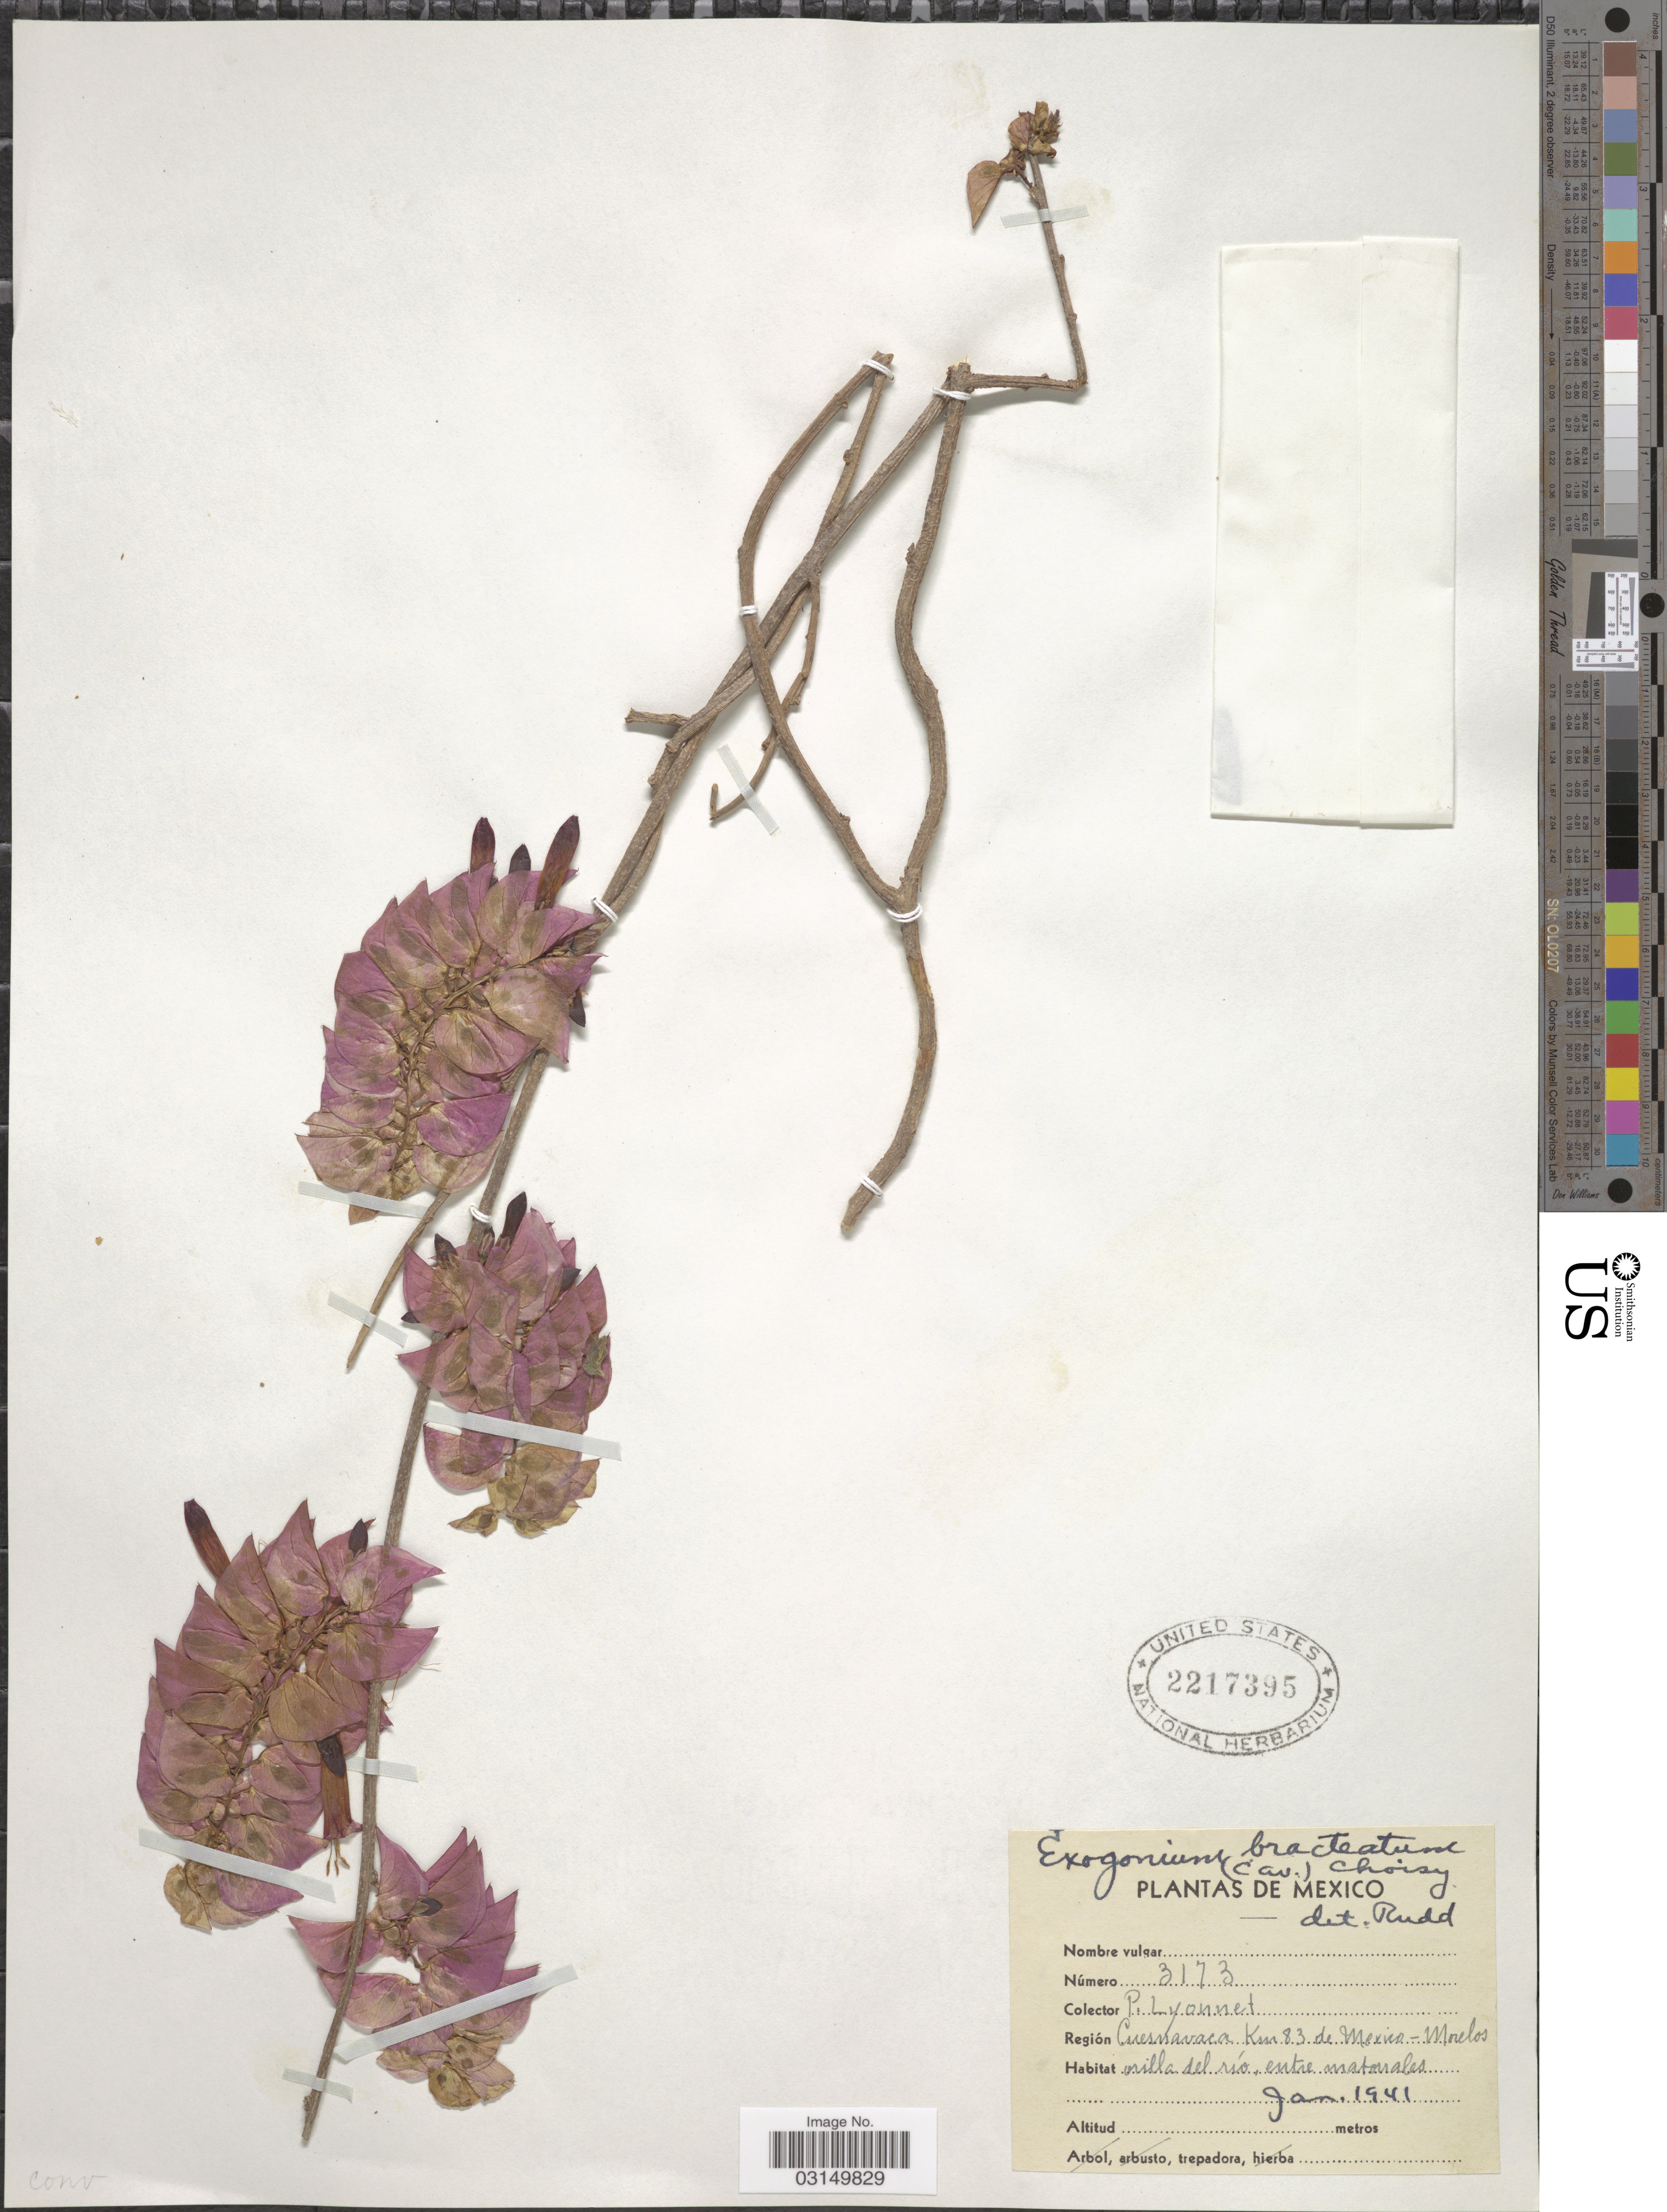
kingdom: Plantae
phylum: Tracheophyta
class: Magnoliopsida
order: Solanales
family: Convolvulaceae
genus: Ipomoea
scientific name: Ipomoea bracteata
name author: Cav.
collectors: P. Lyonnet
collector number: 3173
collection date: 1941-01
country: Mexico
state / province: Morelos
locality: Región Cuernavaca Km 83 de Mexico-Morelos, orilla del rio, entre matorrales.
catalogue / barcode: US 2217395